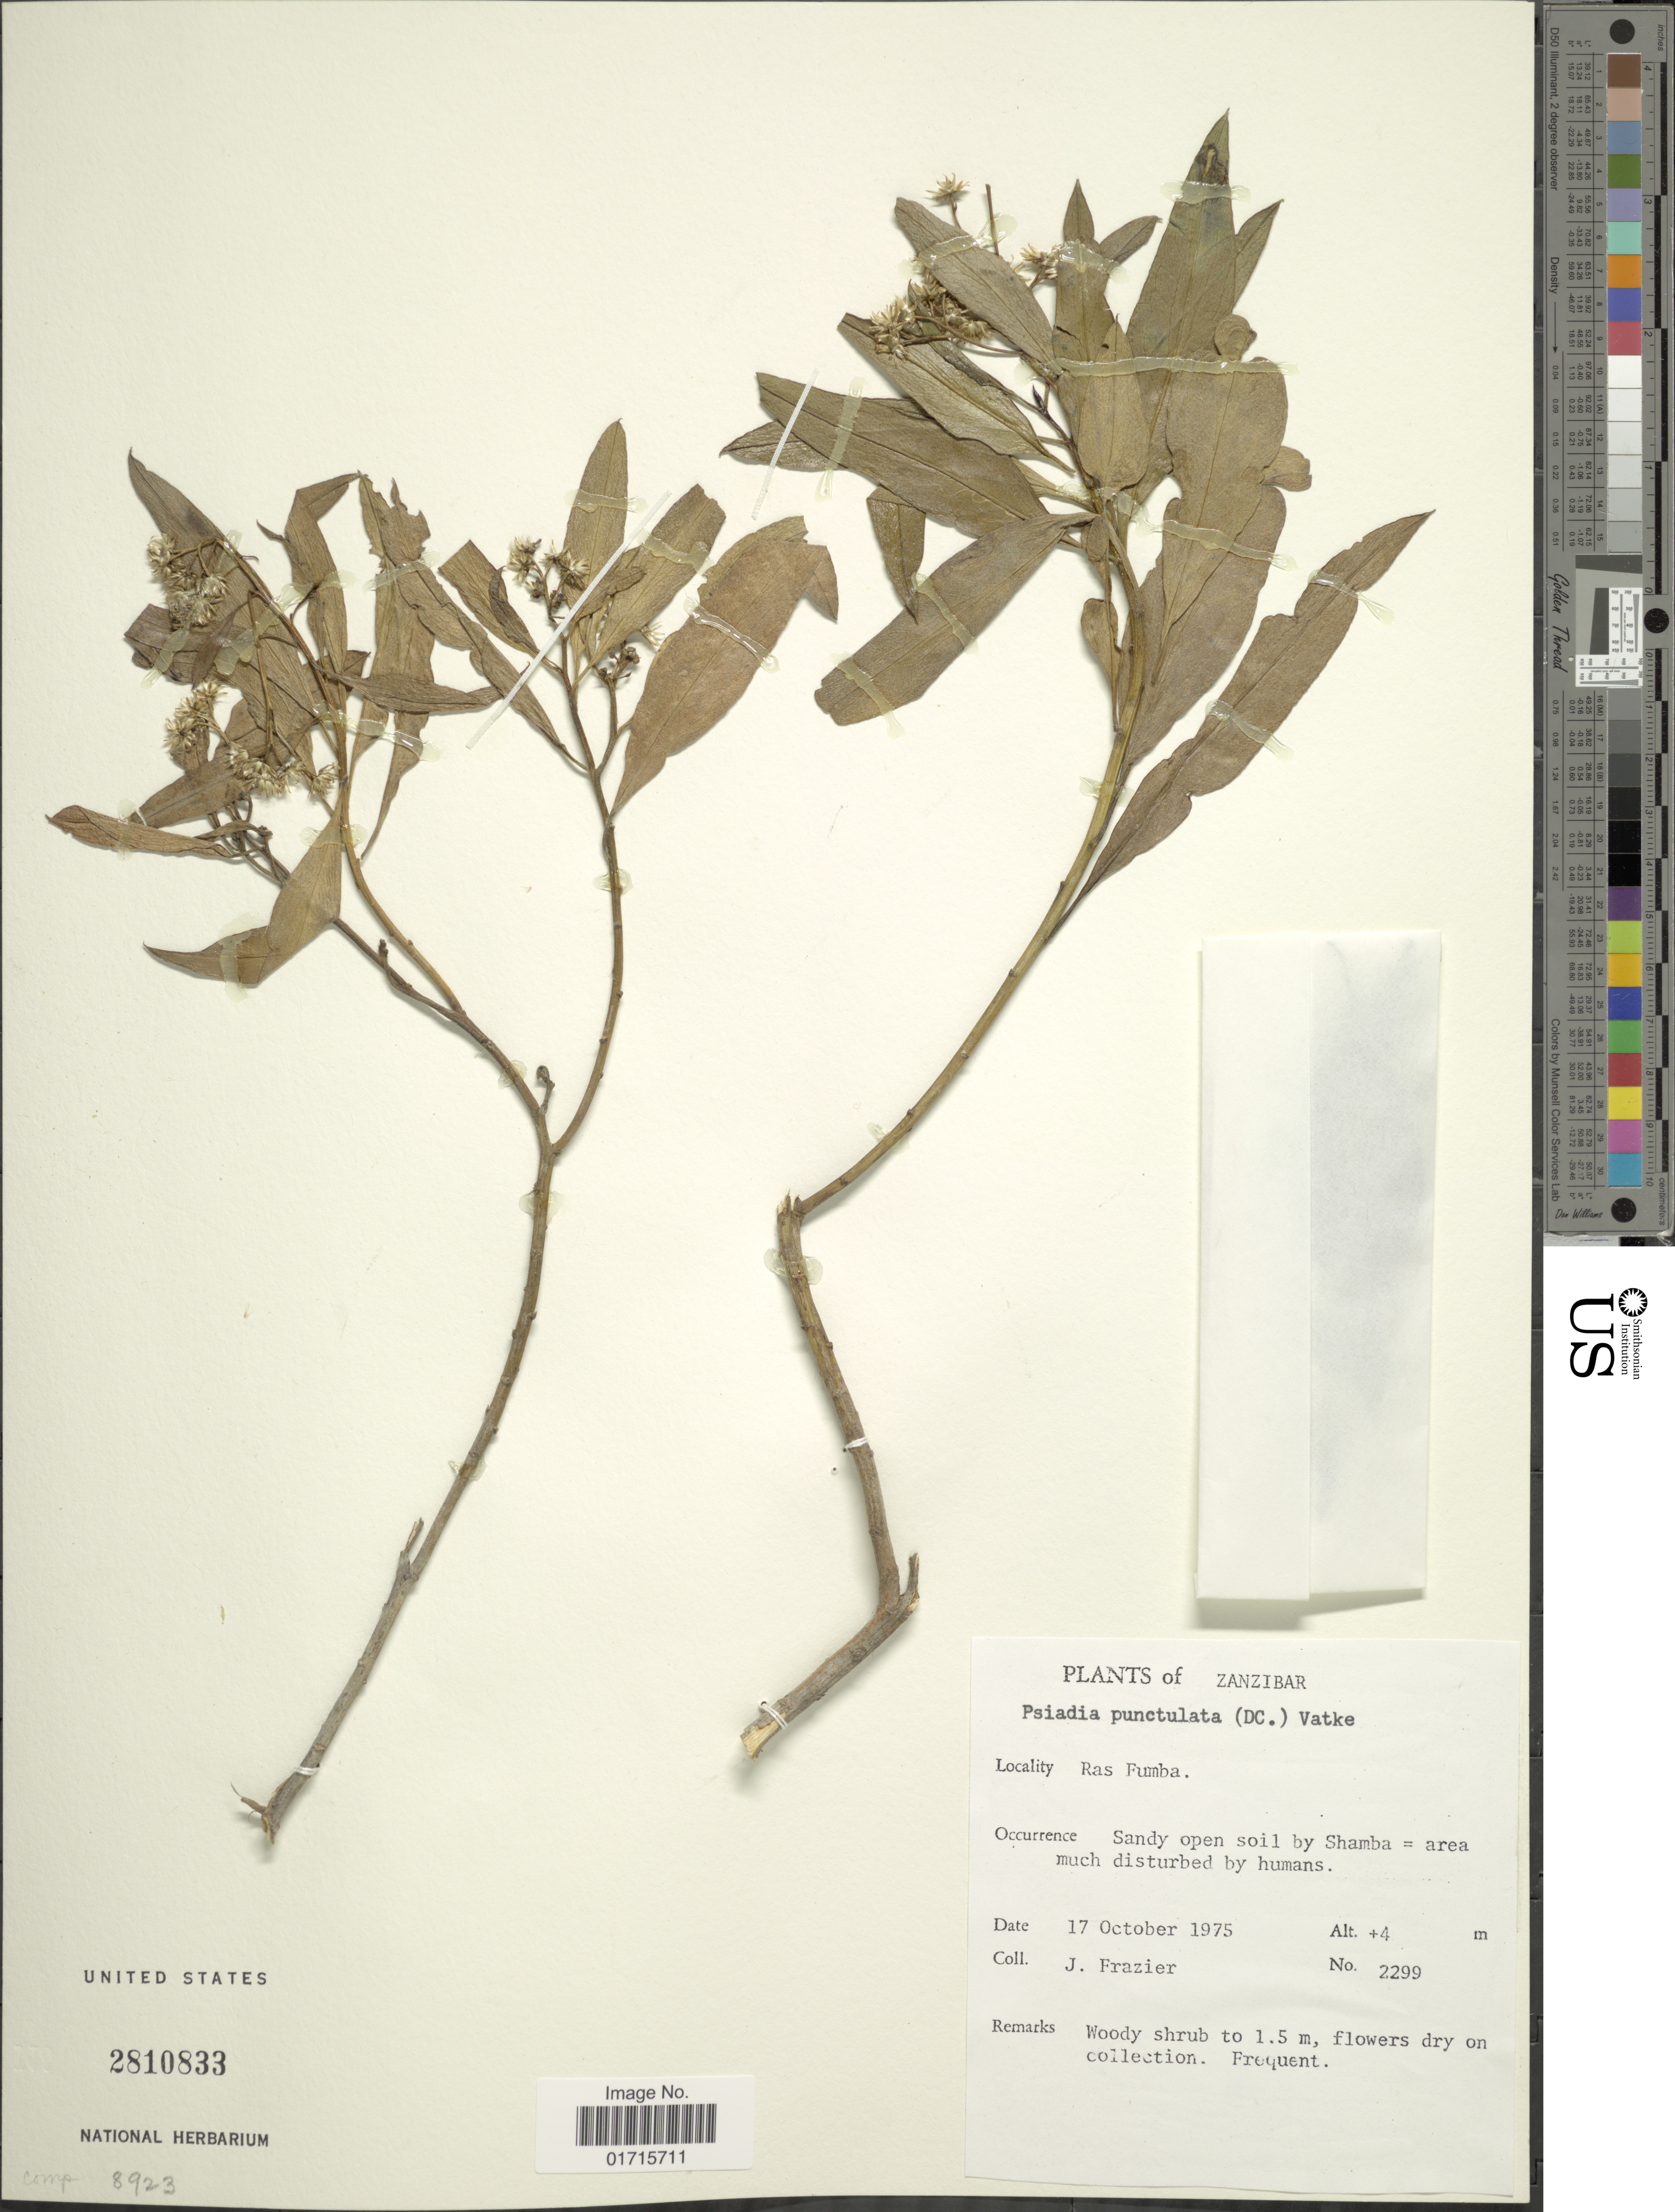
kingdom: Plantae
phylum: Tracheophyta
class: Magnoliopsida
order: Asterales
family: Asteraceae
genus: Psiadia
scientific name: Psiadia punctulata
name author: (DC.) Vatke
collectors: J. Frazier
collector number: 2299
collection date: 1975-10-17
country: Tanzania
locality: Zanzibar. Ras Fumba. Sandy open soil by Shamba=area much disturbed by humans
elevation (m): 4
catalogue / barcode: US 2810833